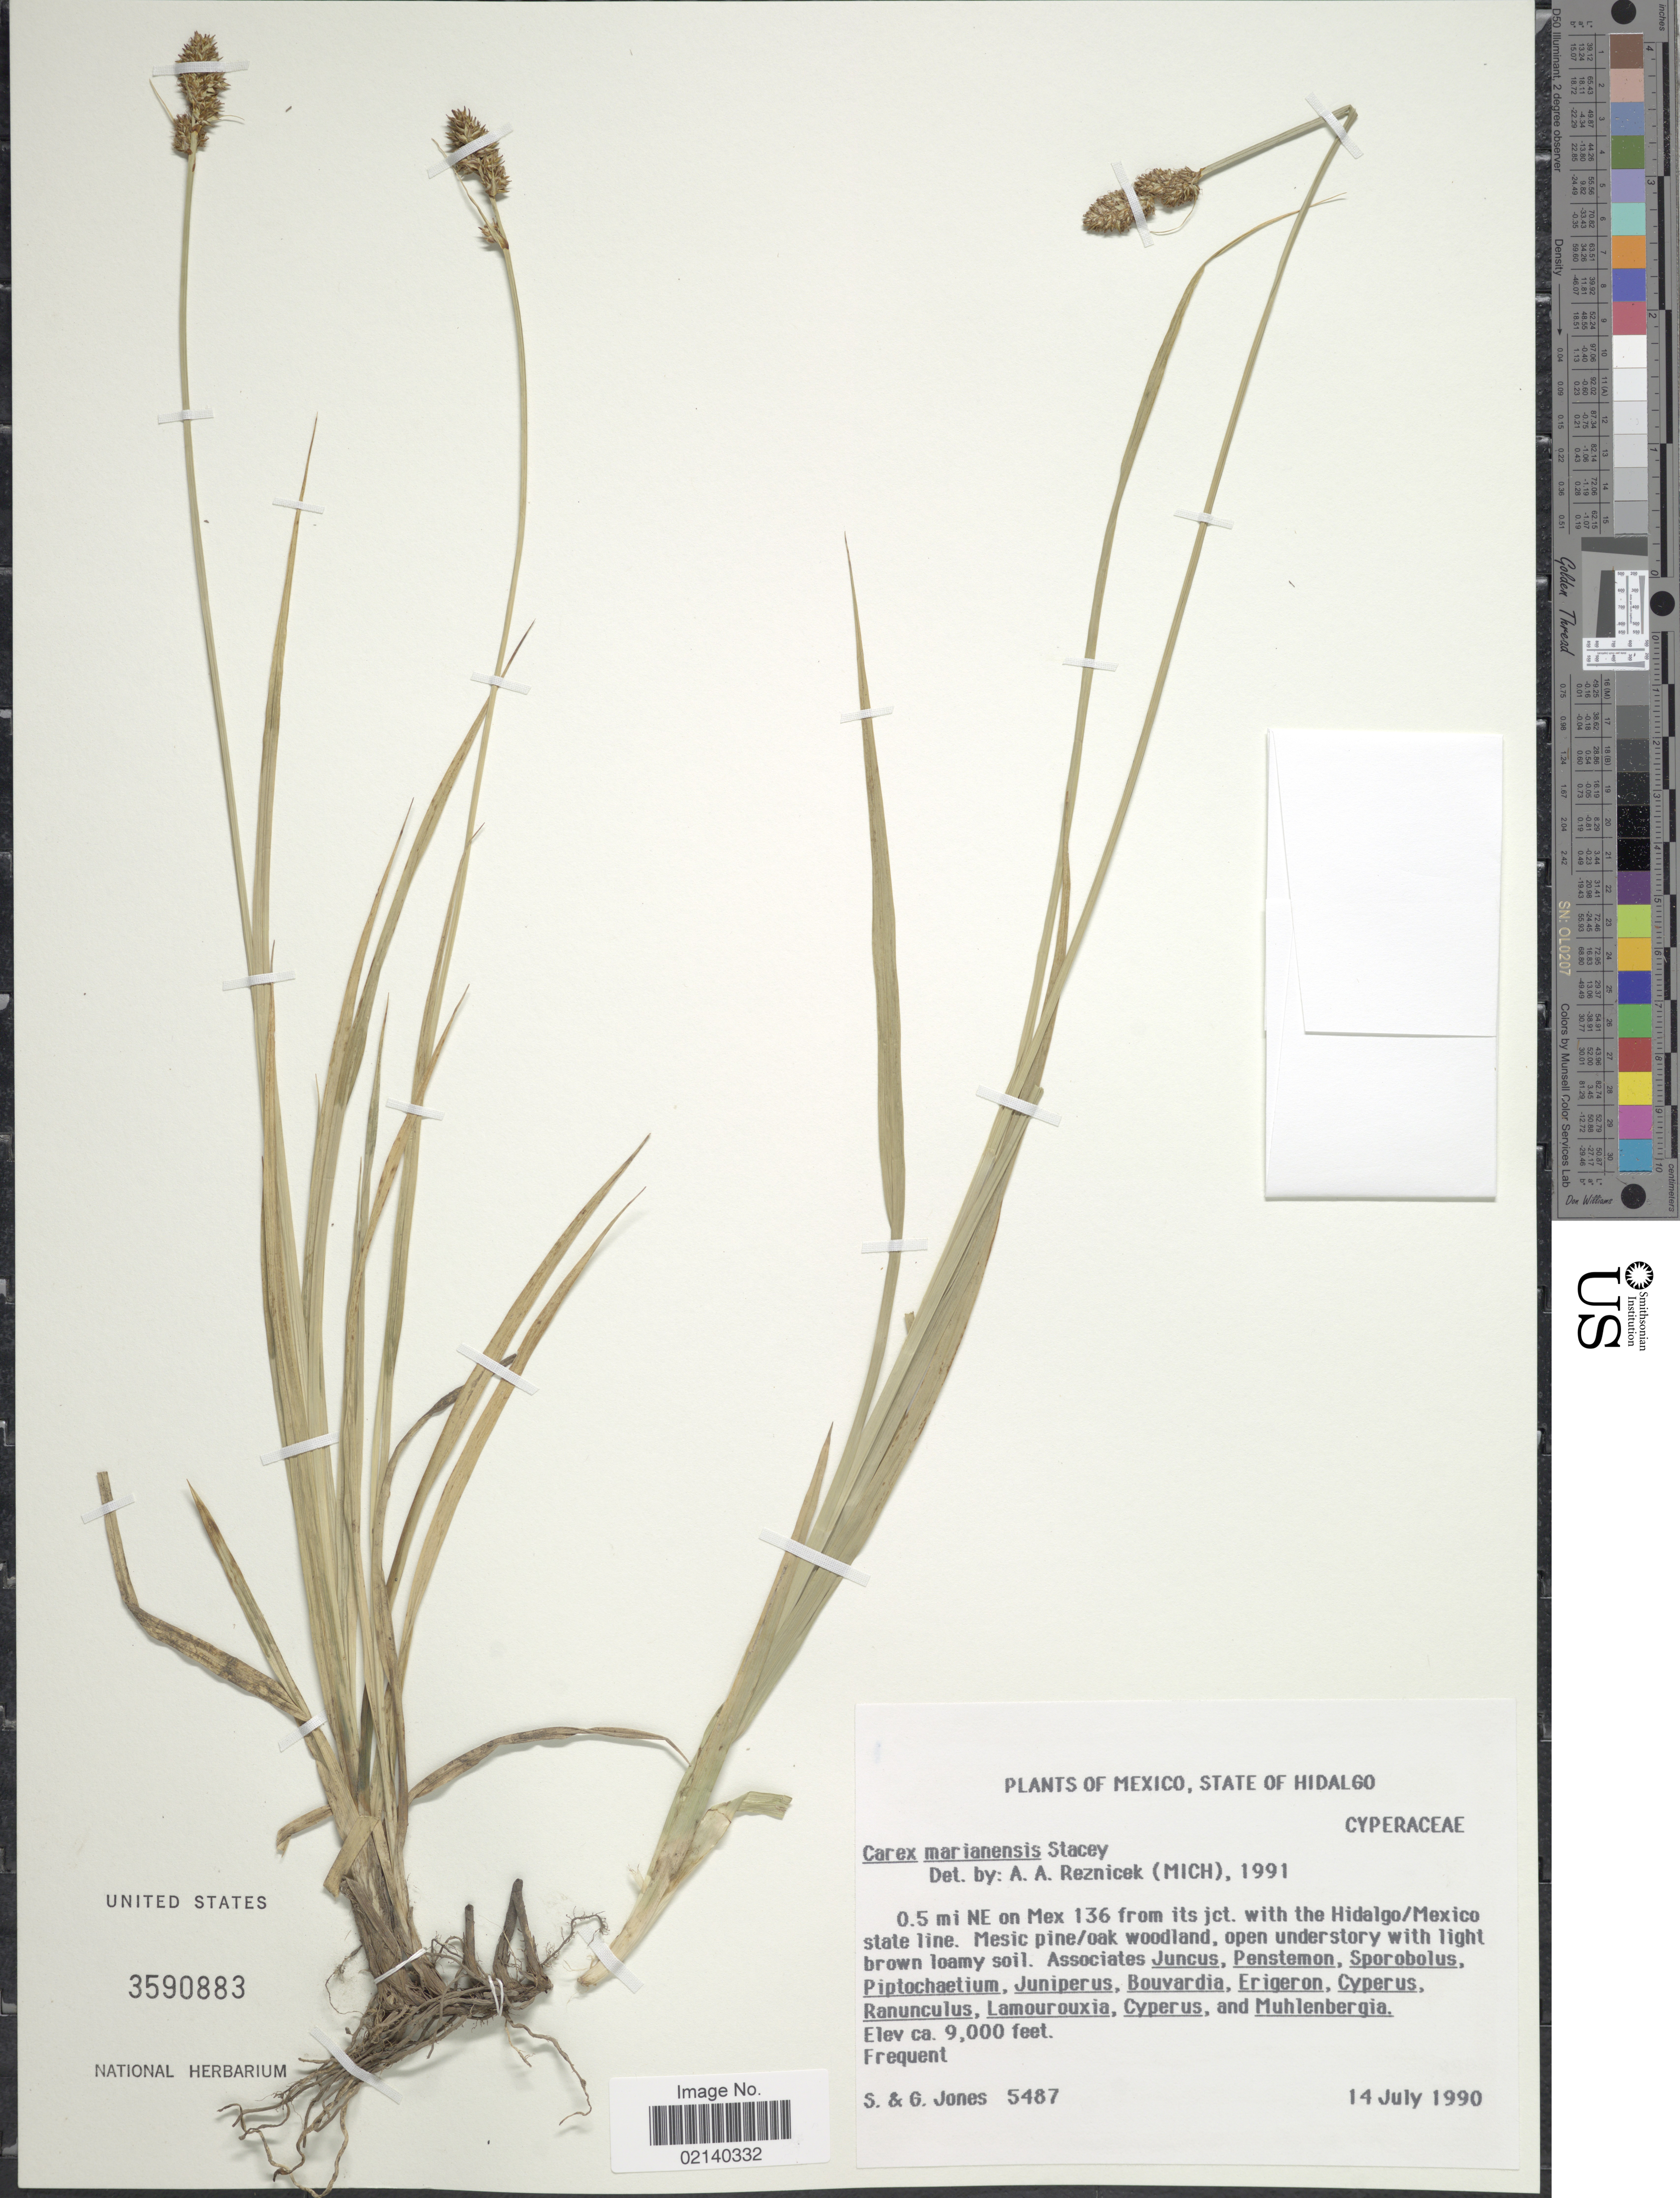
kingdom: Plantae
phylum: Tracheophyta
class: Liliopsida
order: Poales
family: Cyperaceae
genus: Carex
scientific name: Carex marianensis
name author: Stacey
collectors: S. Jones & G. Jones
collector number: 5487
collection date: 1990-07-14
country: Mexico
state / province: Hidalgo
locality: State of Hidalgo. 0.5 mi NE on Mex 136 from its jct. with the Hidalgo/ Mexico state line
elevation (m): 2743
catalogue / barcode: US 3590883